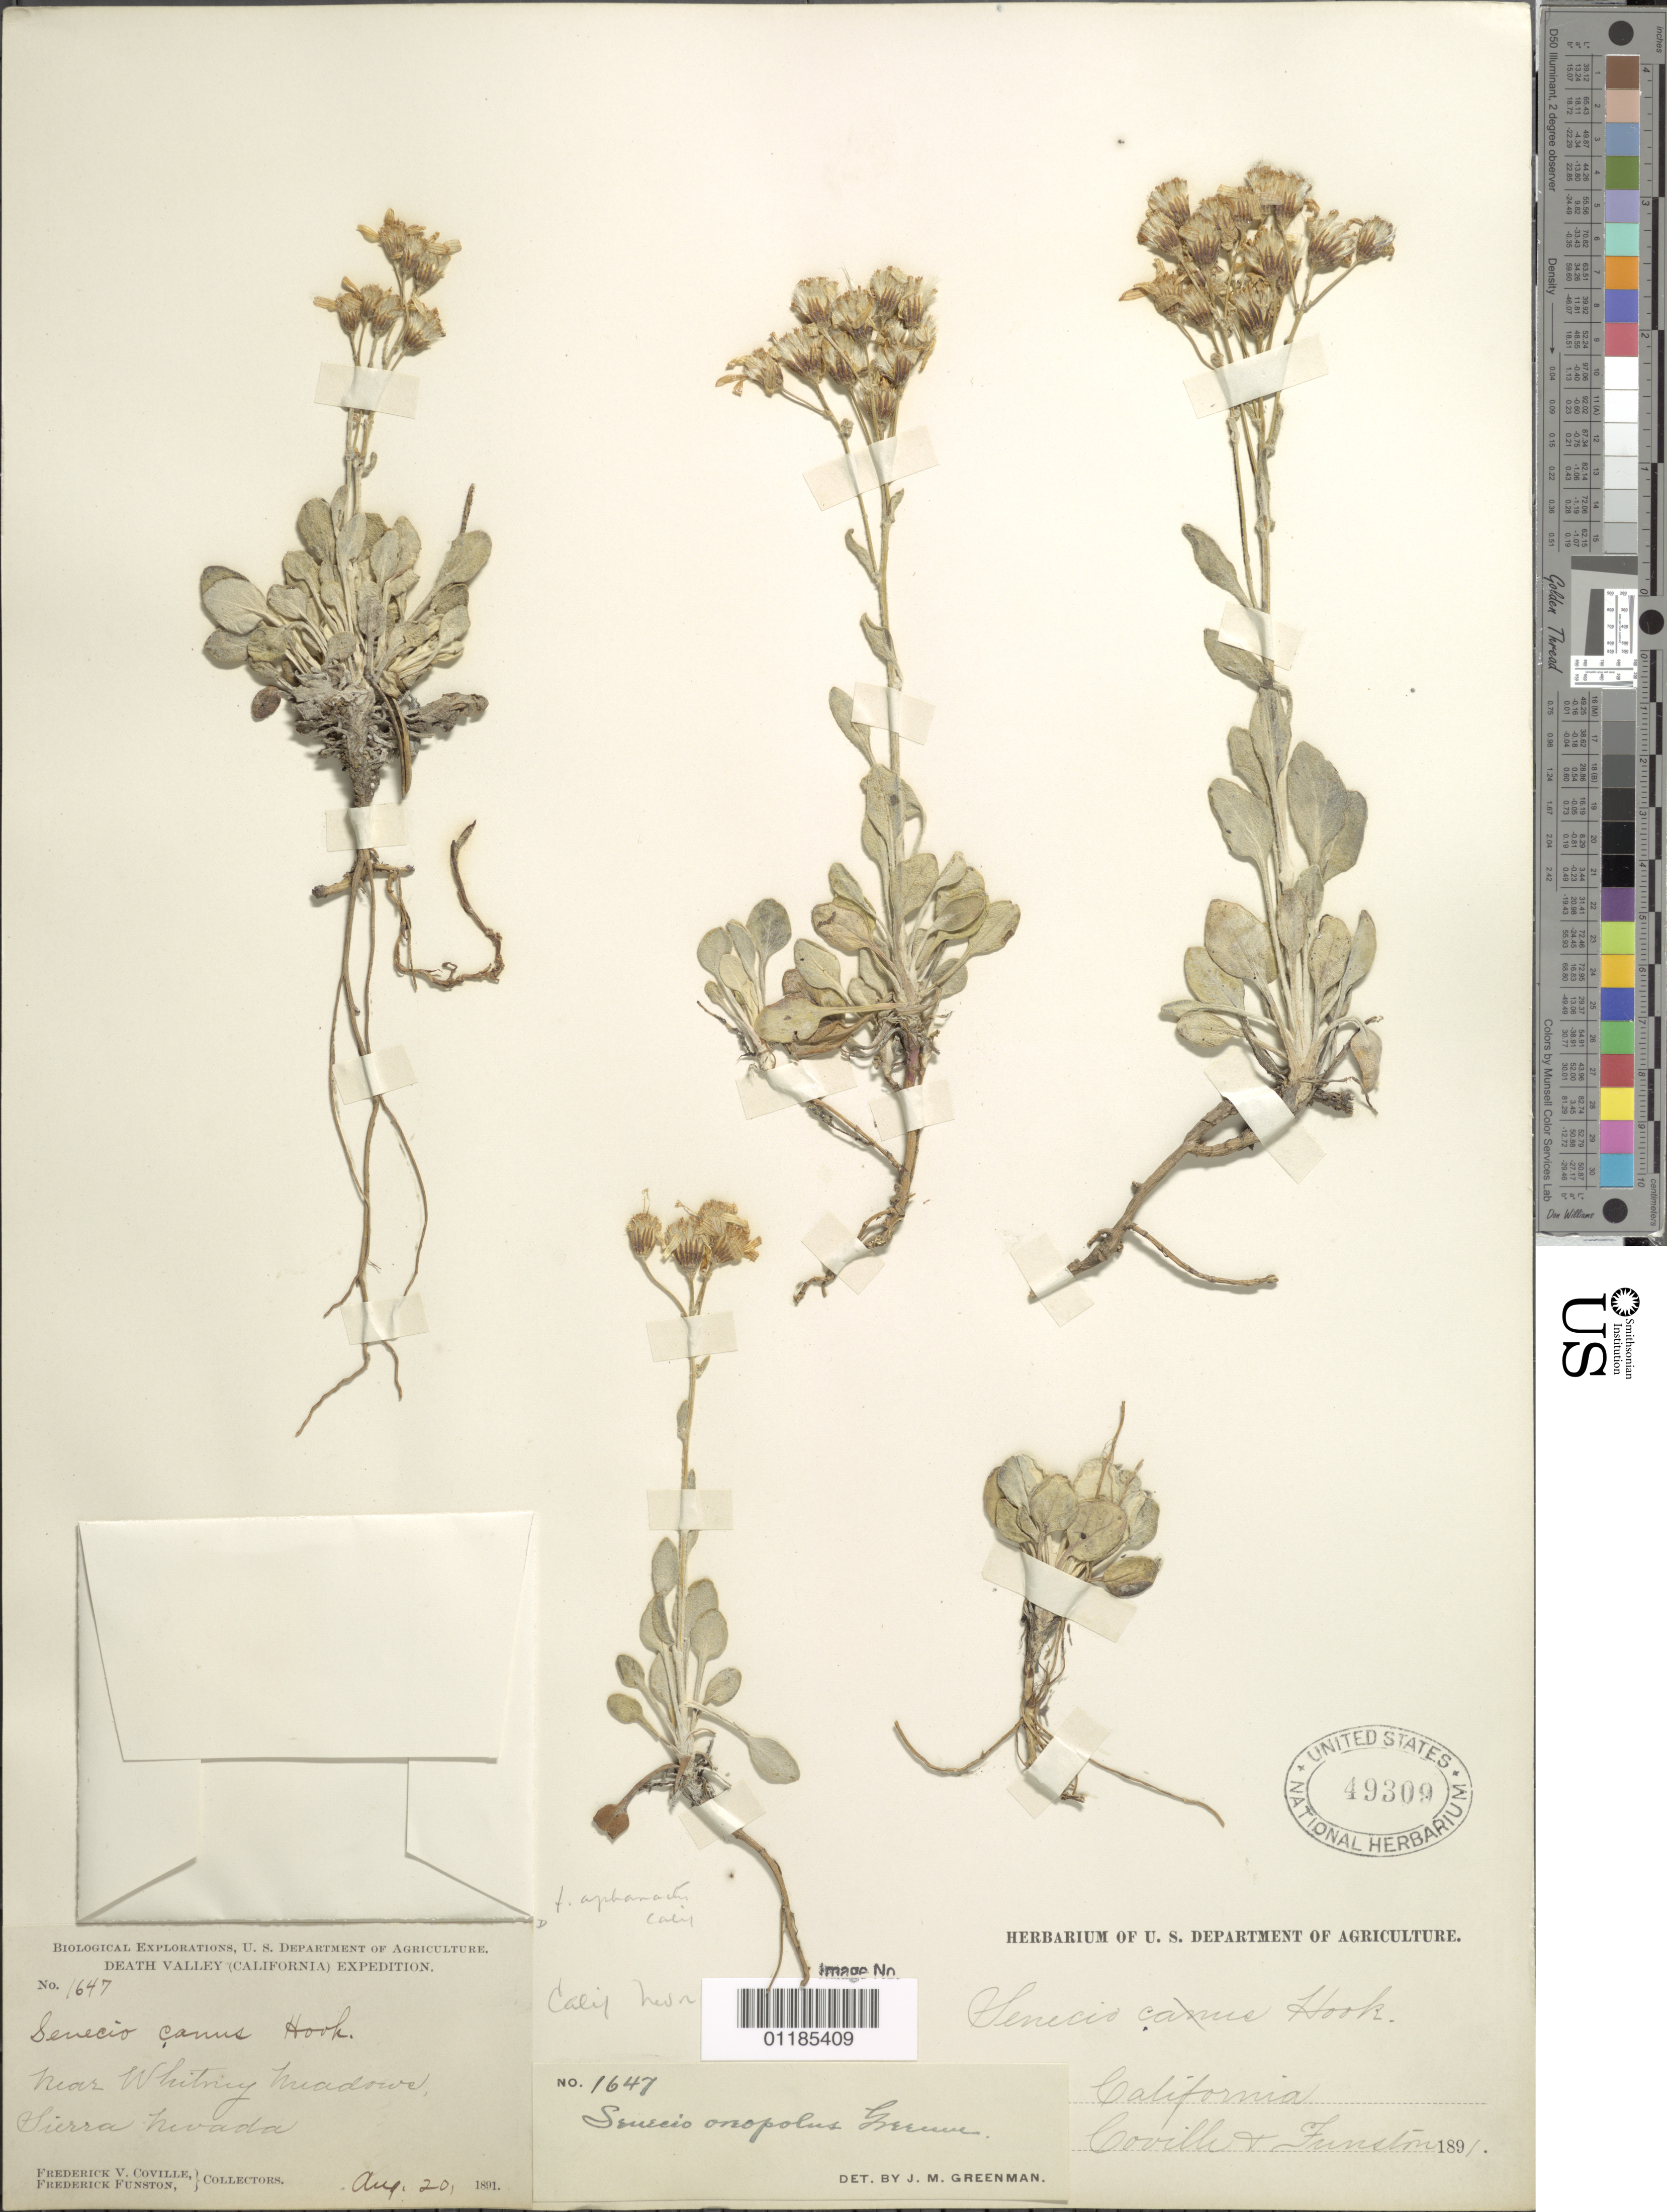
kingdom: Plantae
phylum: Tracheophyta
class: Magnoliopsida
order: Asterales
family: Asteraceae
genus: Packera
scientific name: Packera cana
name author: (Hook.) W.A. Weber & Á. Löve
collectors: F. V. Coville & F. Funston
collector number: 1647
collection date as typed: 20 Aug 1891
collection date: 1891-08-20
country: United States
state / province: California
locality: Whitney Meadows, Sierra Nevada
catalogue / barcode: US 49309